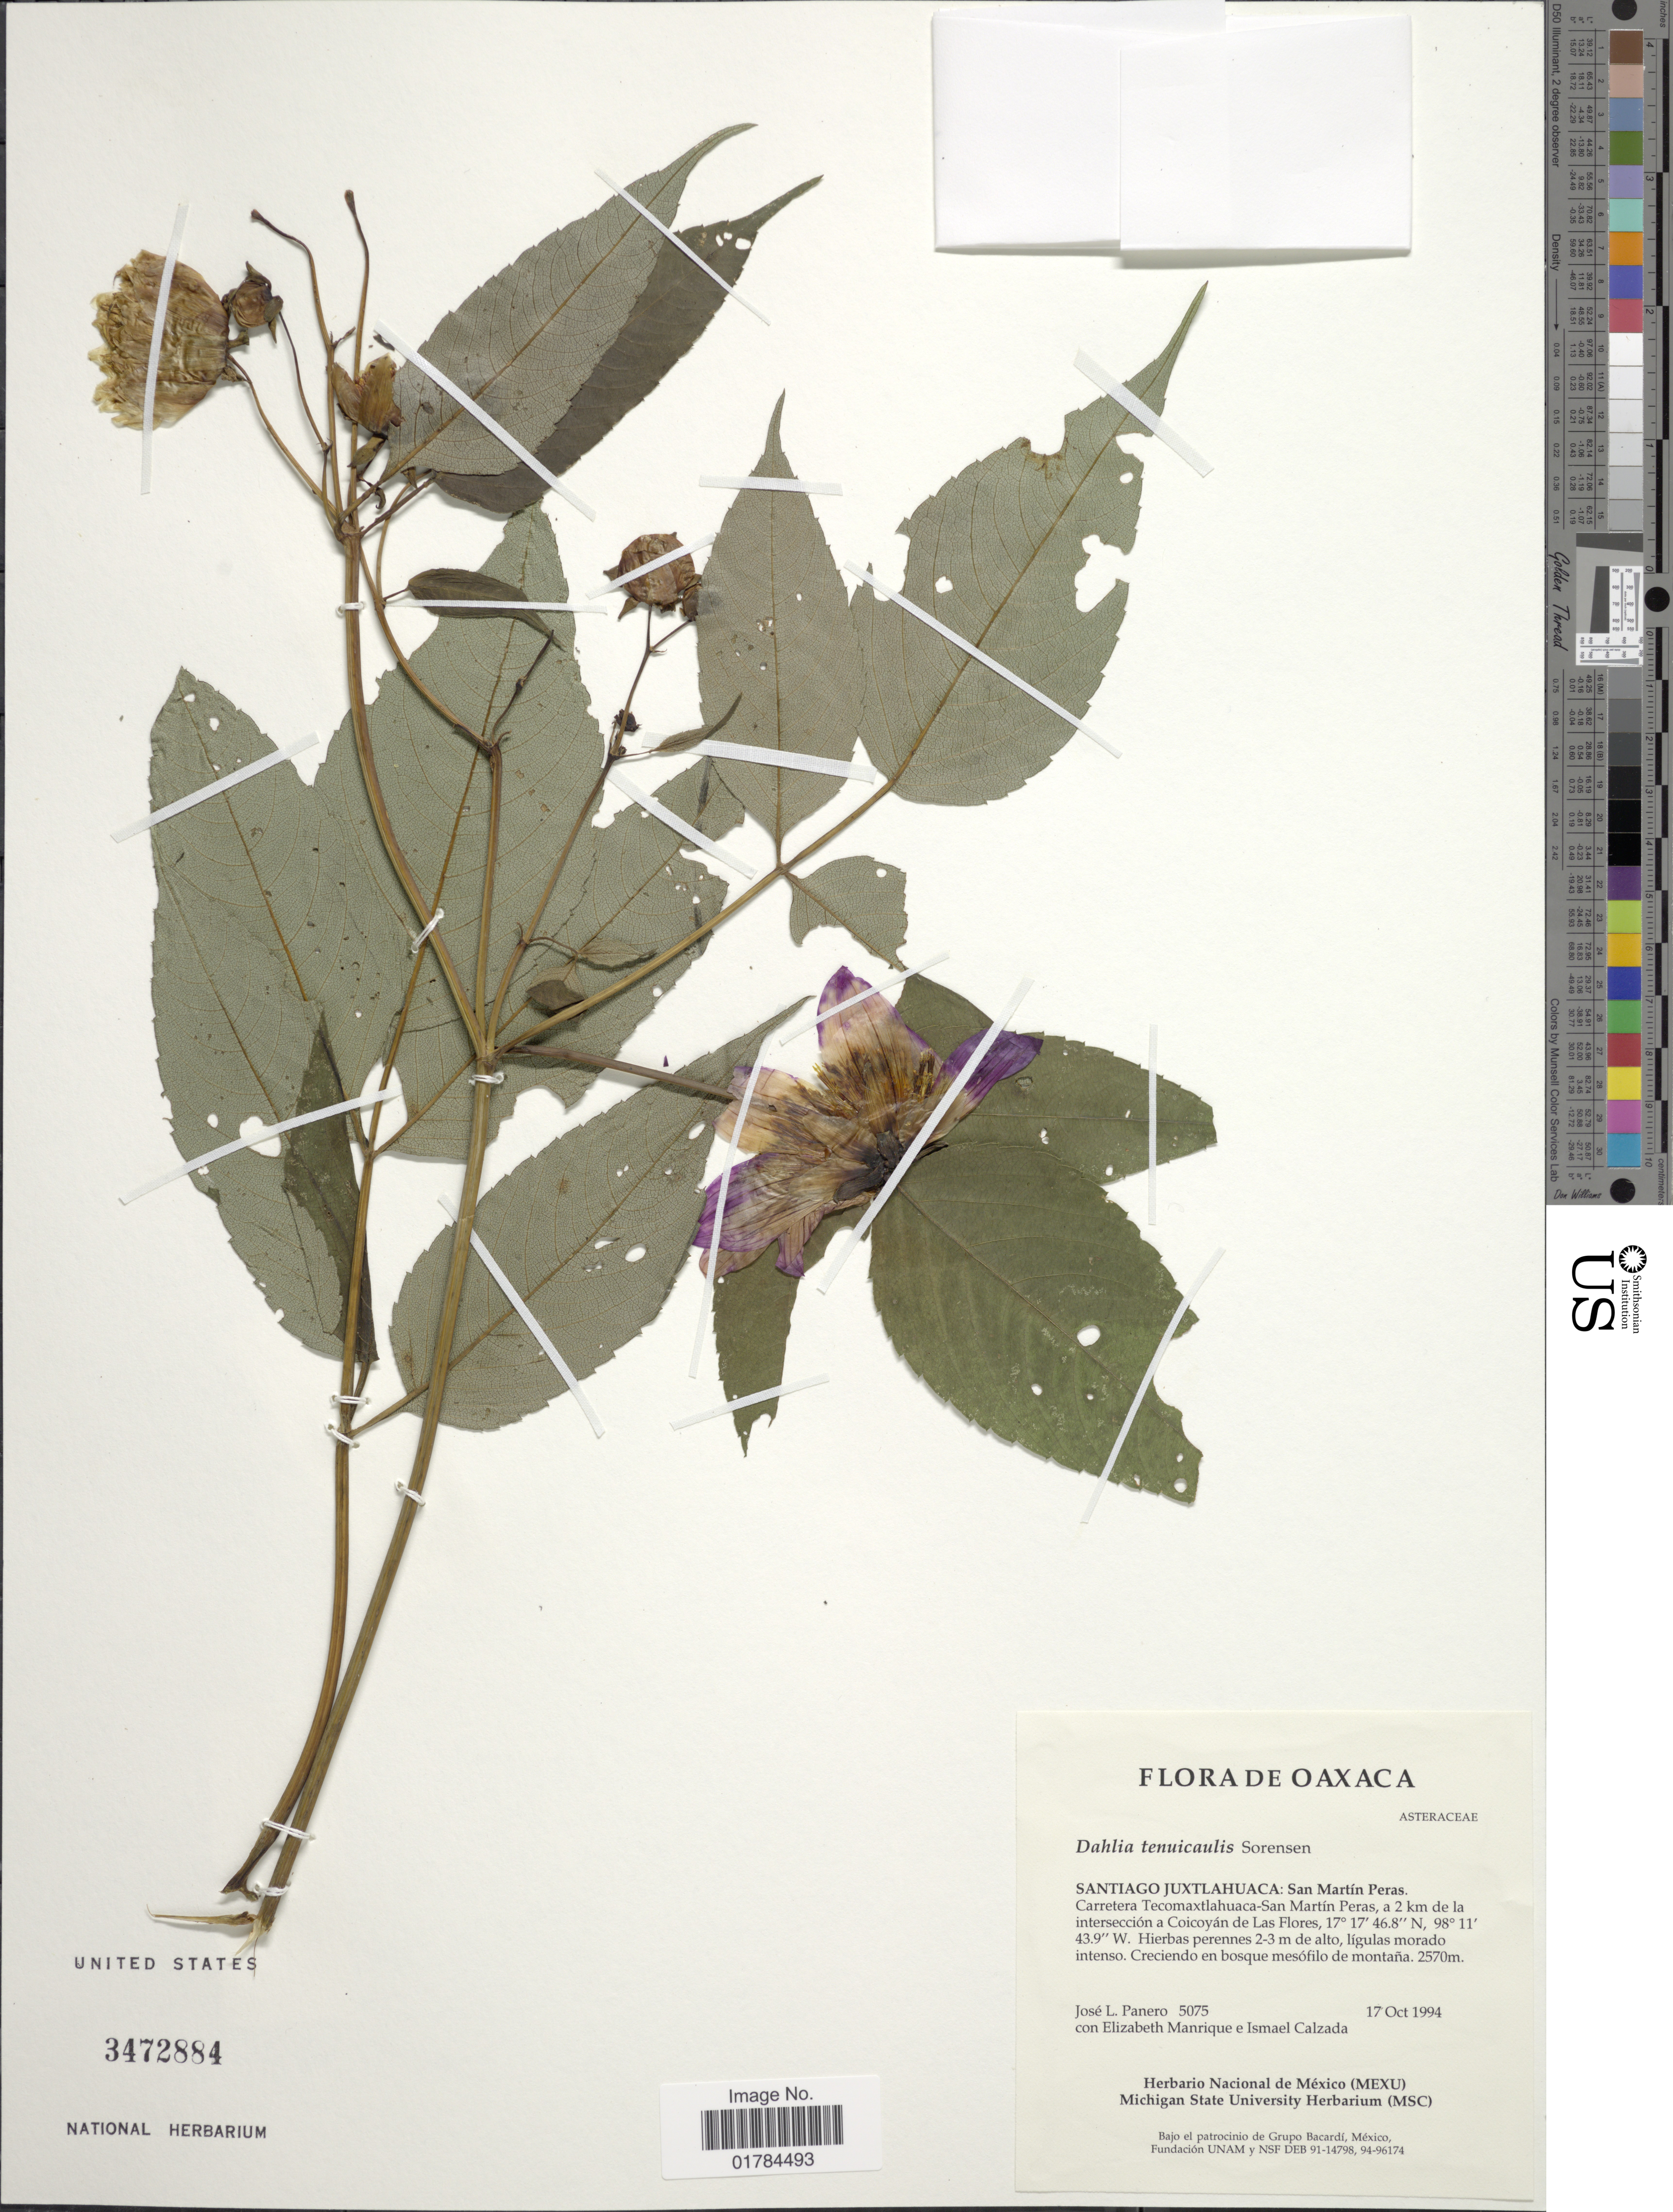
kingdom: Plantae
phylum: Tracheophyta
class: Magnoliopsida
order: Asterales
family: Asteraceae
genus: Dahlia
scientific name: Dahlia tenuicaulis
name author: P.D. Sørensen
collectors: J. L. Panero, E. Manrique & I. Calzada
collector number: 5075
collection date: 1994-10-17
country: Mexico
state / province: Oaxaca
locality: Santiago Juxtlahuaca: San Martin Peras. Carretera Tecomaxtlahuaca-San Martin Peras, a 2 km de la interseccion a Coicoyan de Las Flores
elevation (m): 2570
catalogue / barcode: US 3472884